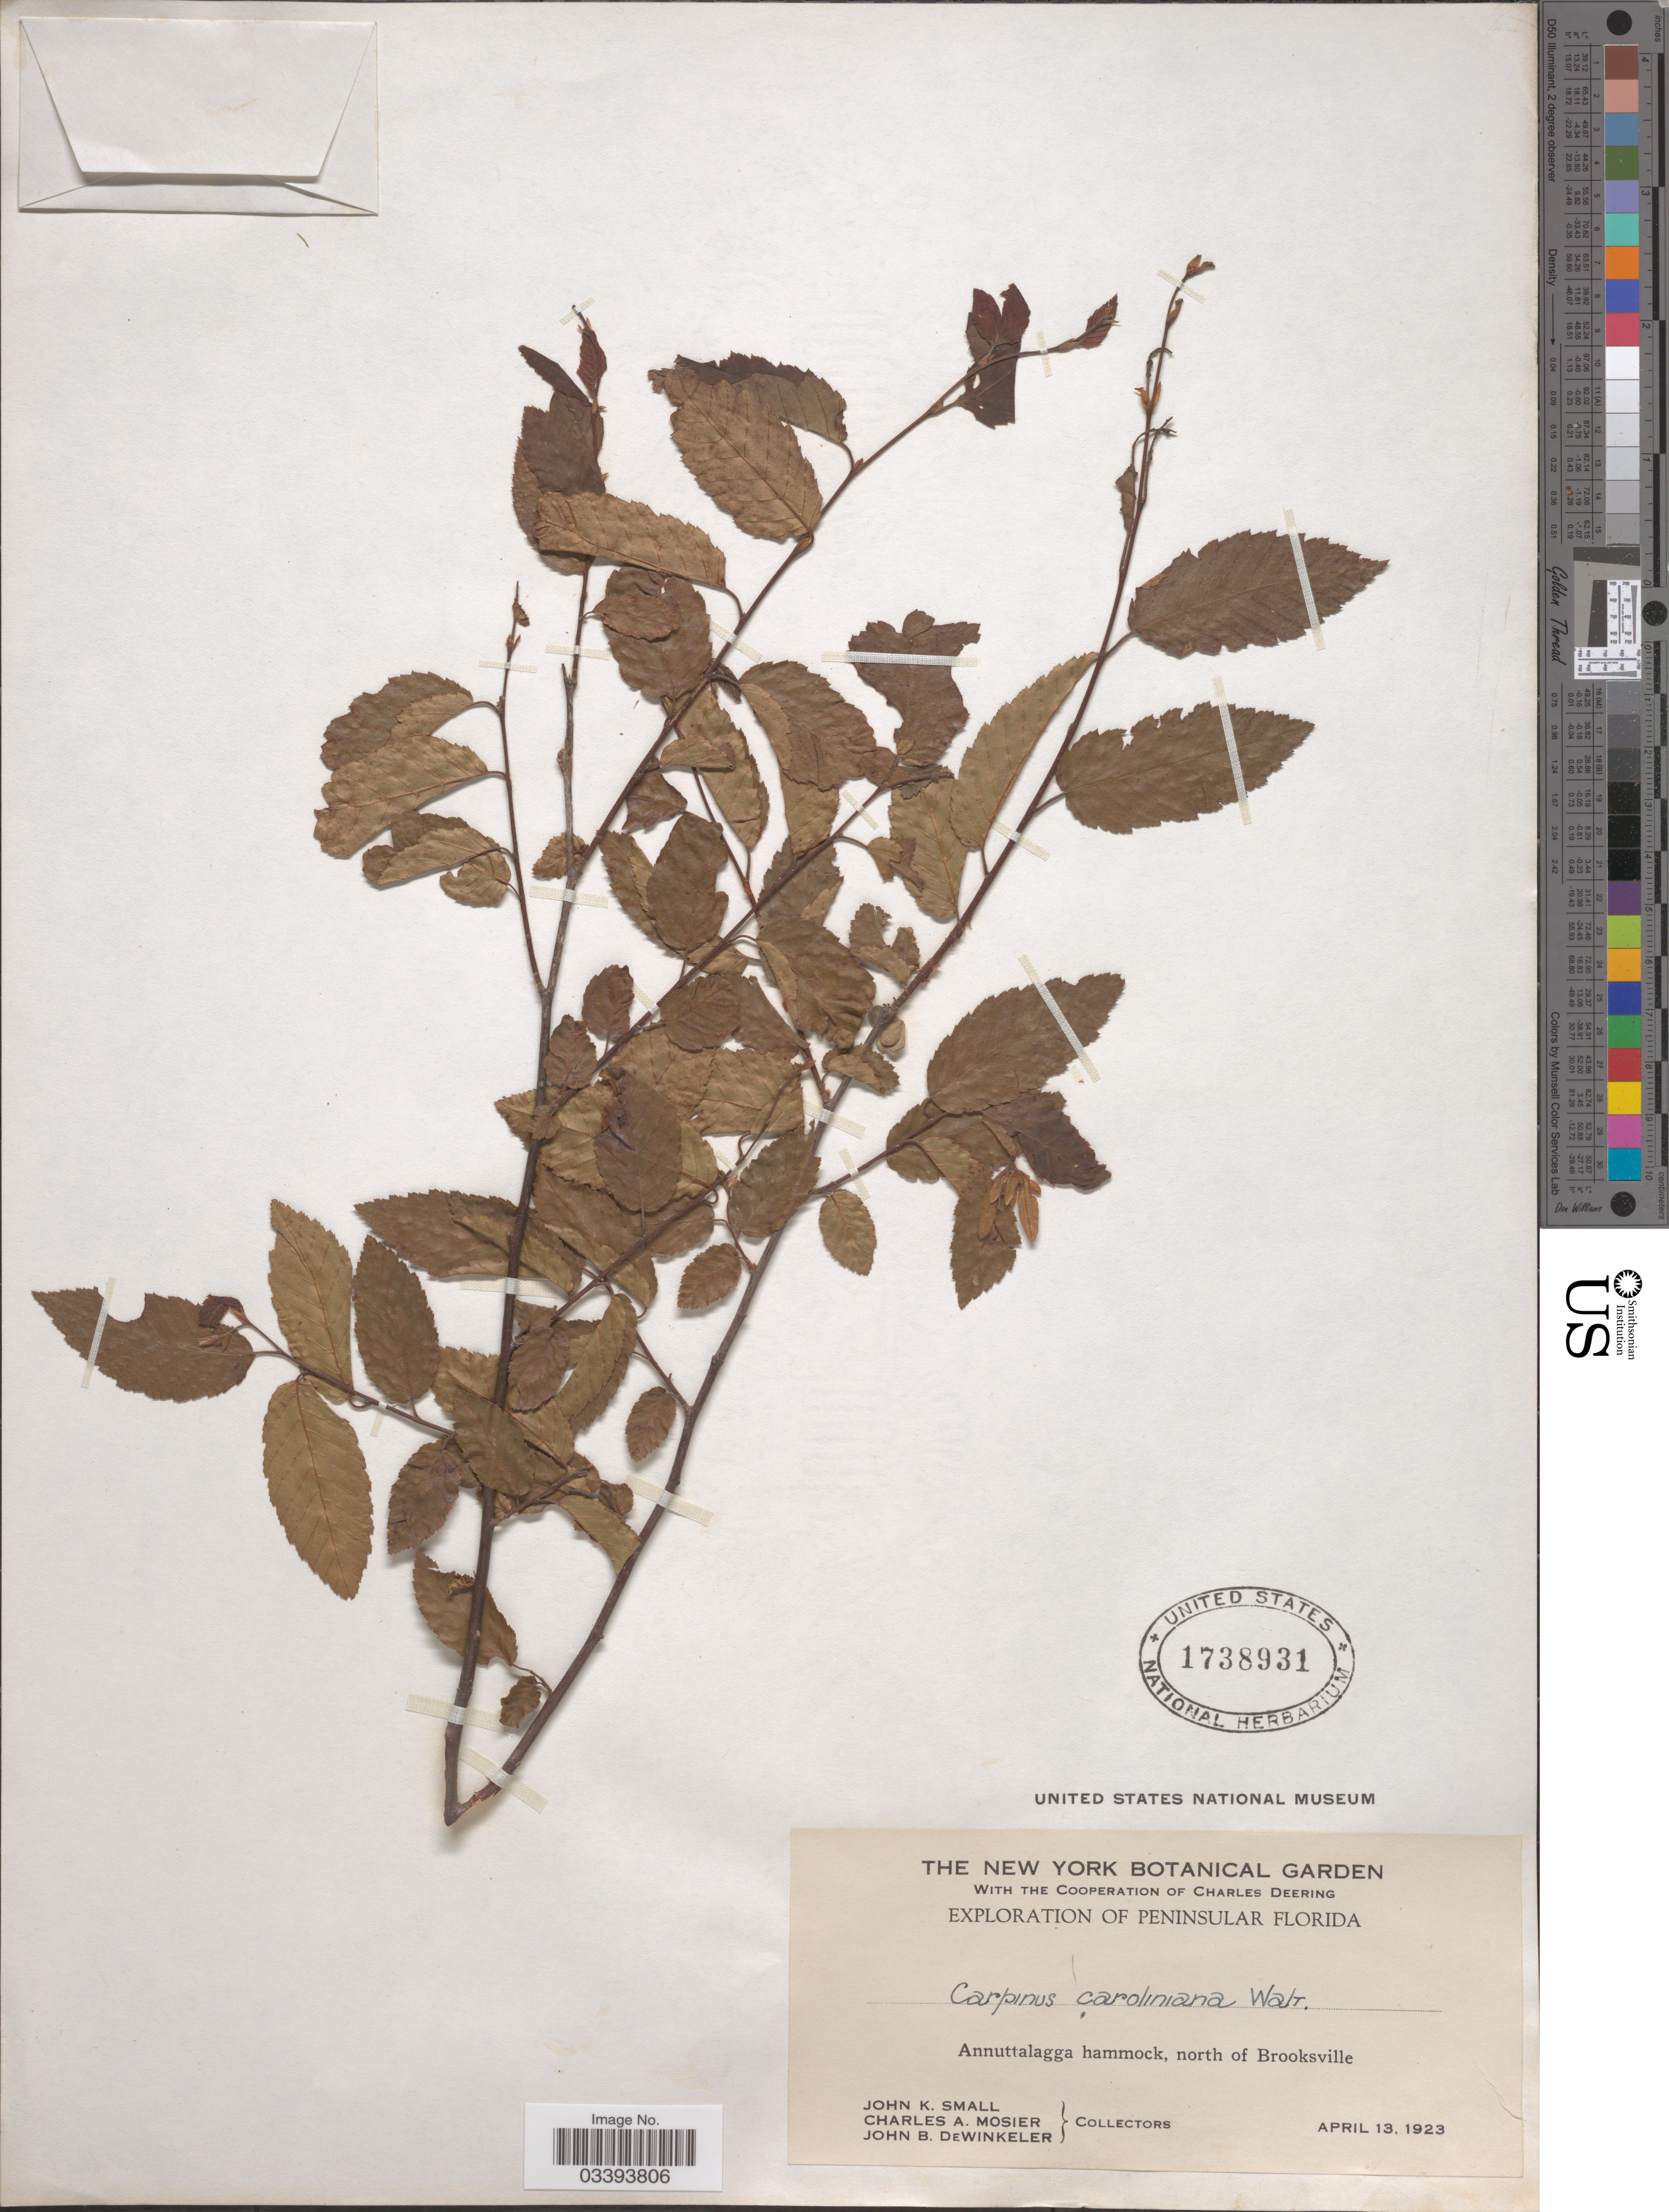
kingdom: Plantae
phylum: Tracheophyta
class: Magnoliopsida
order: Fagales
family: Betulaceae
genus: Carpinus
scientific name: Carpinus caroliniana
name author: Walter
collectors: J. K. Small, C. A. Mosier & J. B. Dewinkeler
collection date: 1923-04-13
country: United States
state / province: Florida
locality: Annuttalagga hammock, north of Brooksville.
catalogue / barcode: US 1738931